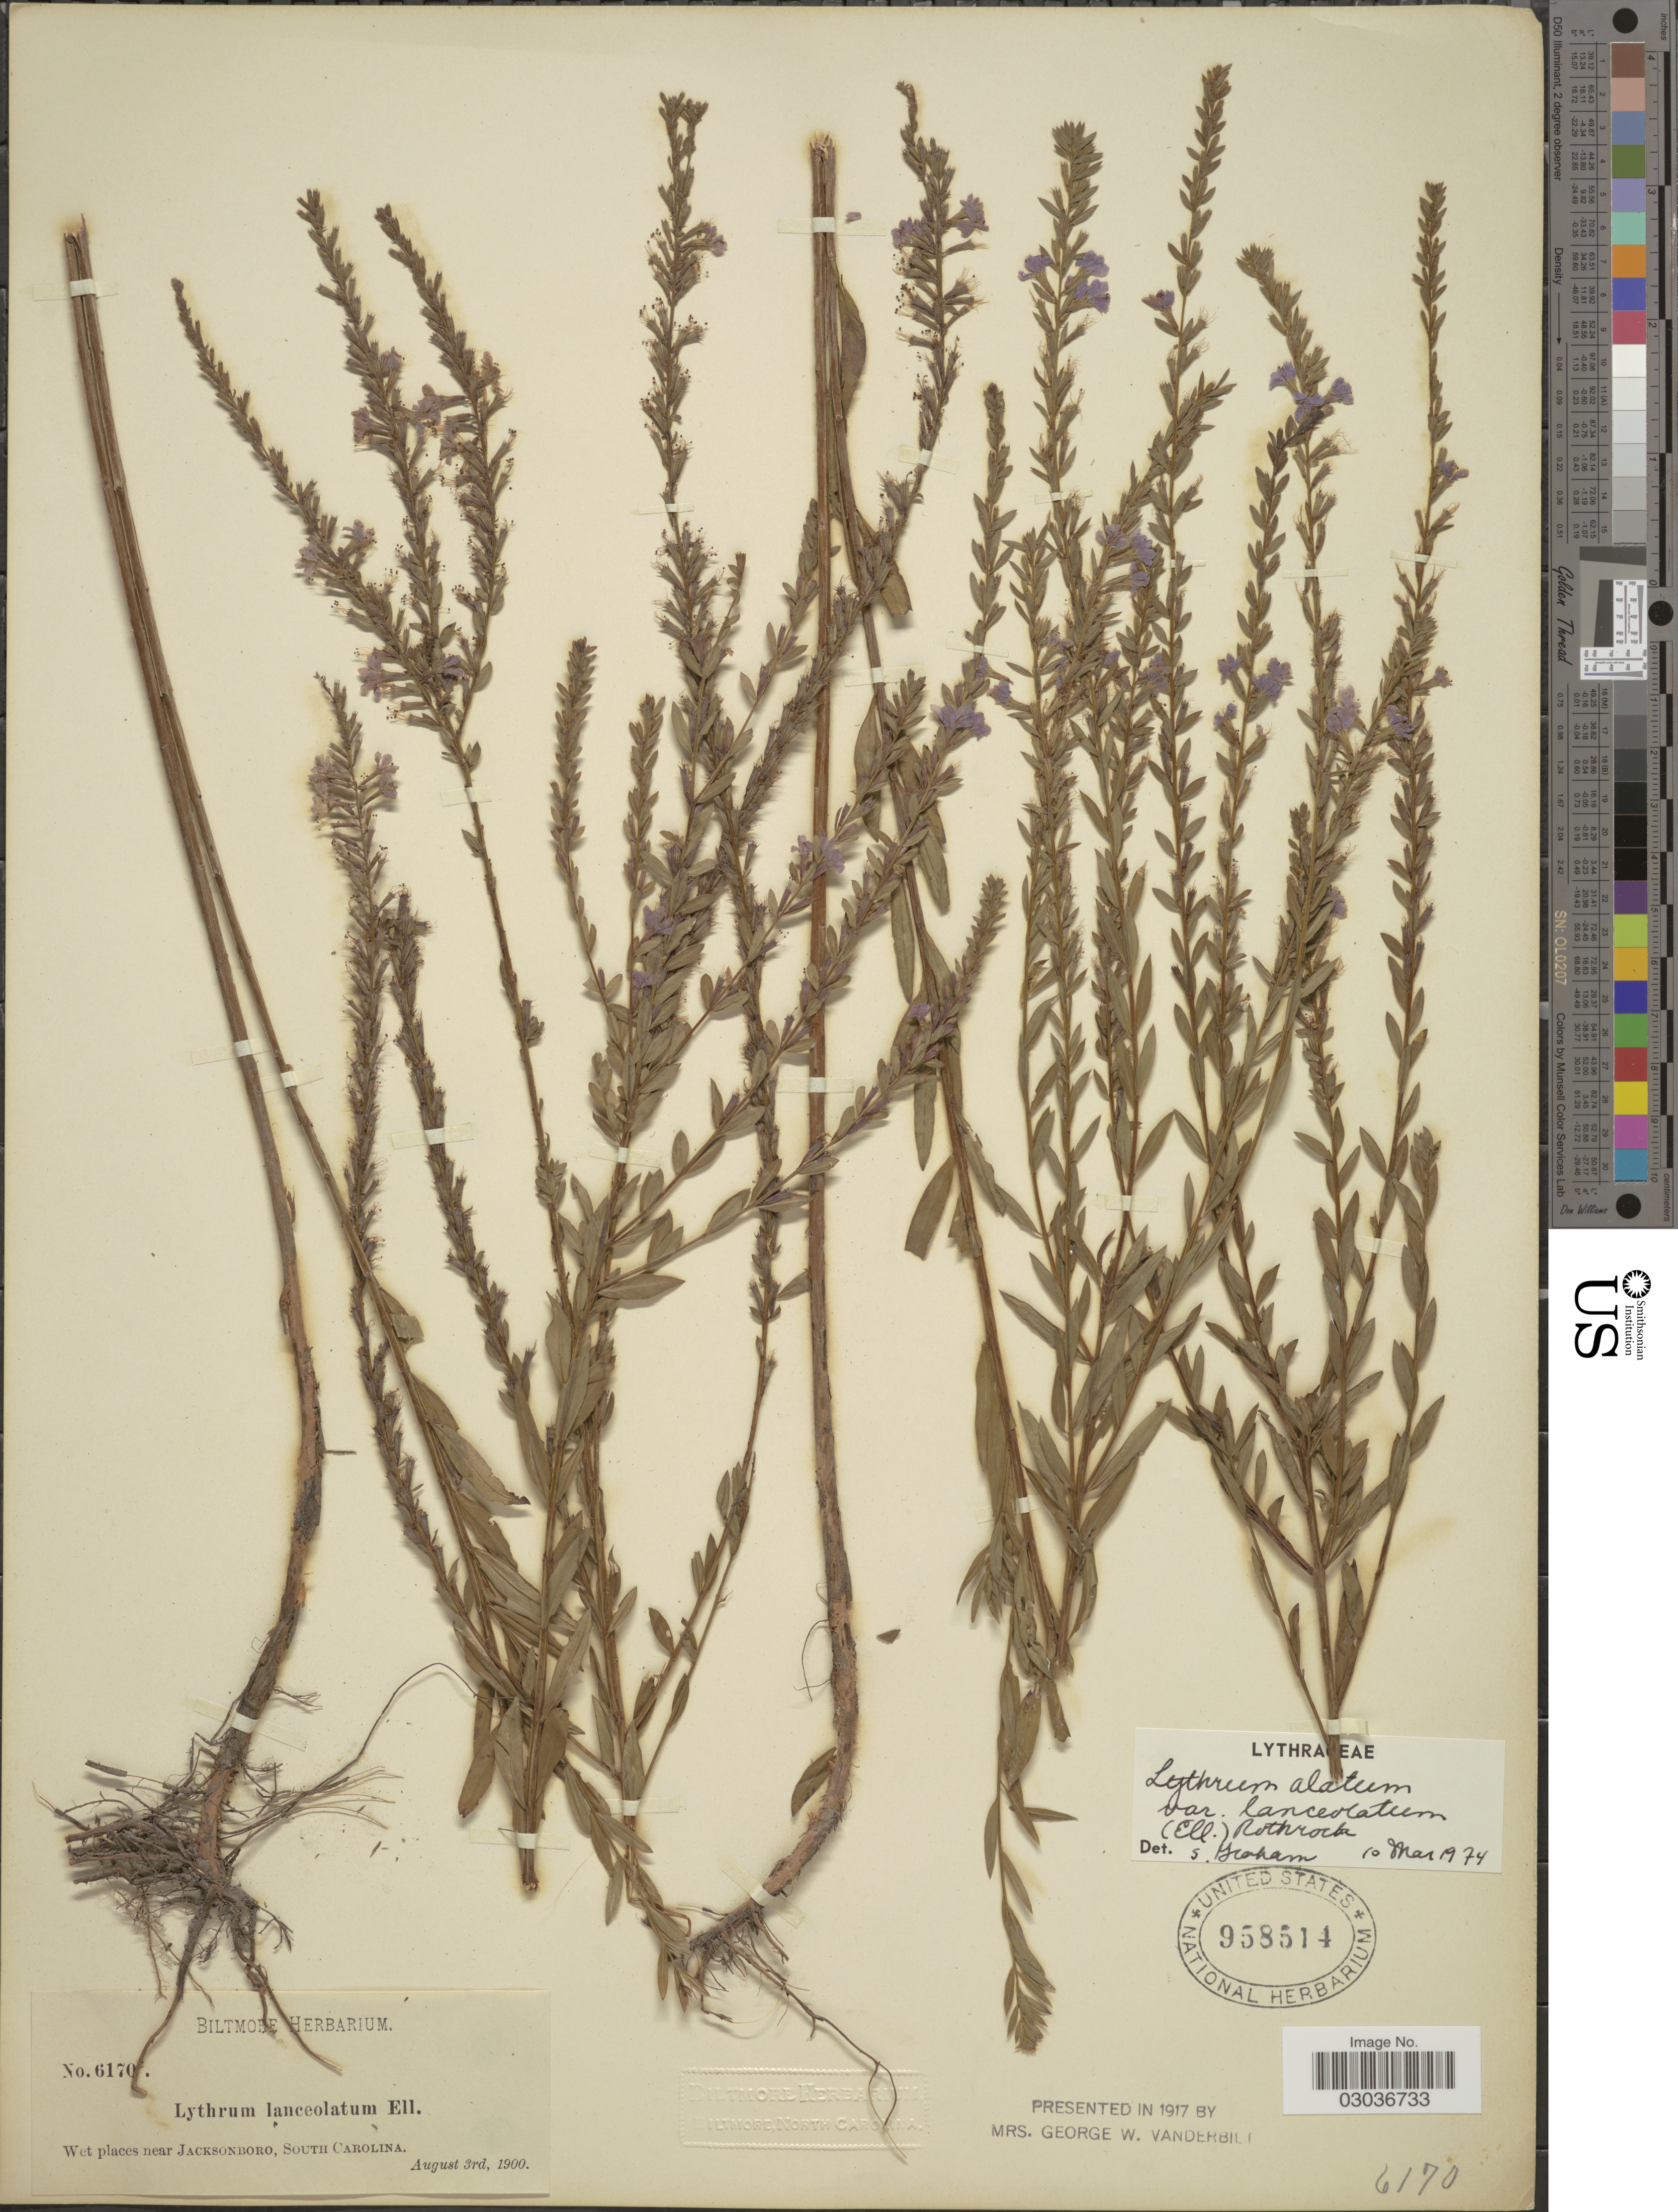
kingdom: Plantae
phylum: Tracheophyta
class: Magnoliopsida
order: Myrtales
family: Lythraceae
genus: Lythrum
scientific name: Lythrum alatum var. lanceolatum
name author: (Elliott) A. Gray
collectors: ex herb. Biltmore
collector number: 6170!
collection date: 1900-08-03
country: United States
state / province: South Carolina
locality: Wet places near Jacksonboro.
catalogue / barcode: US 958514